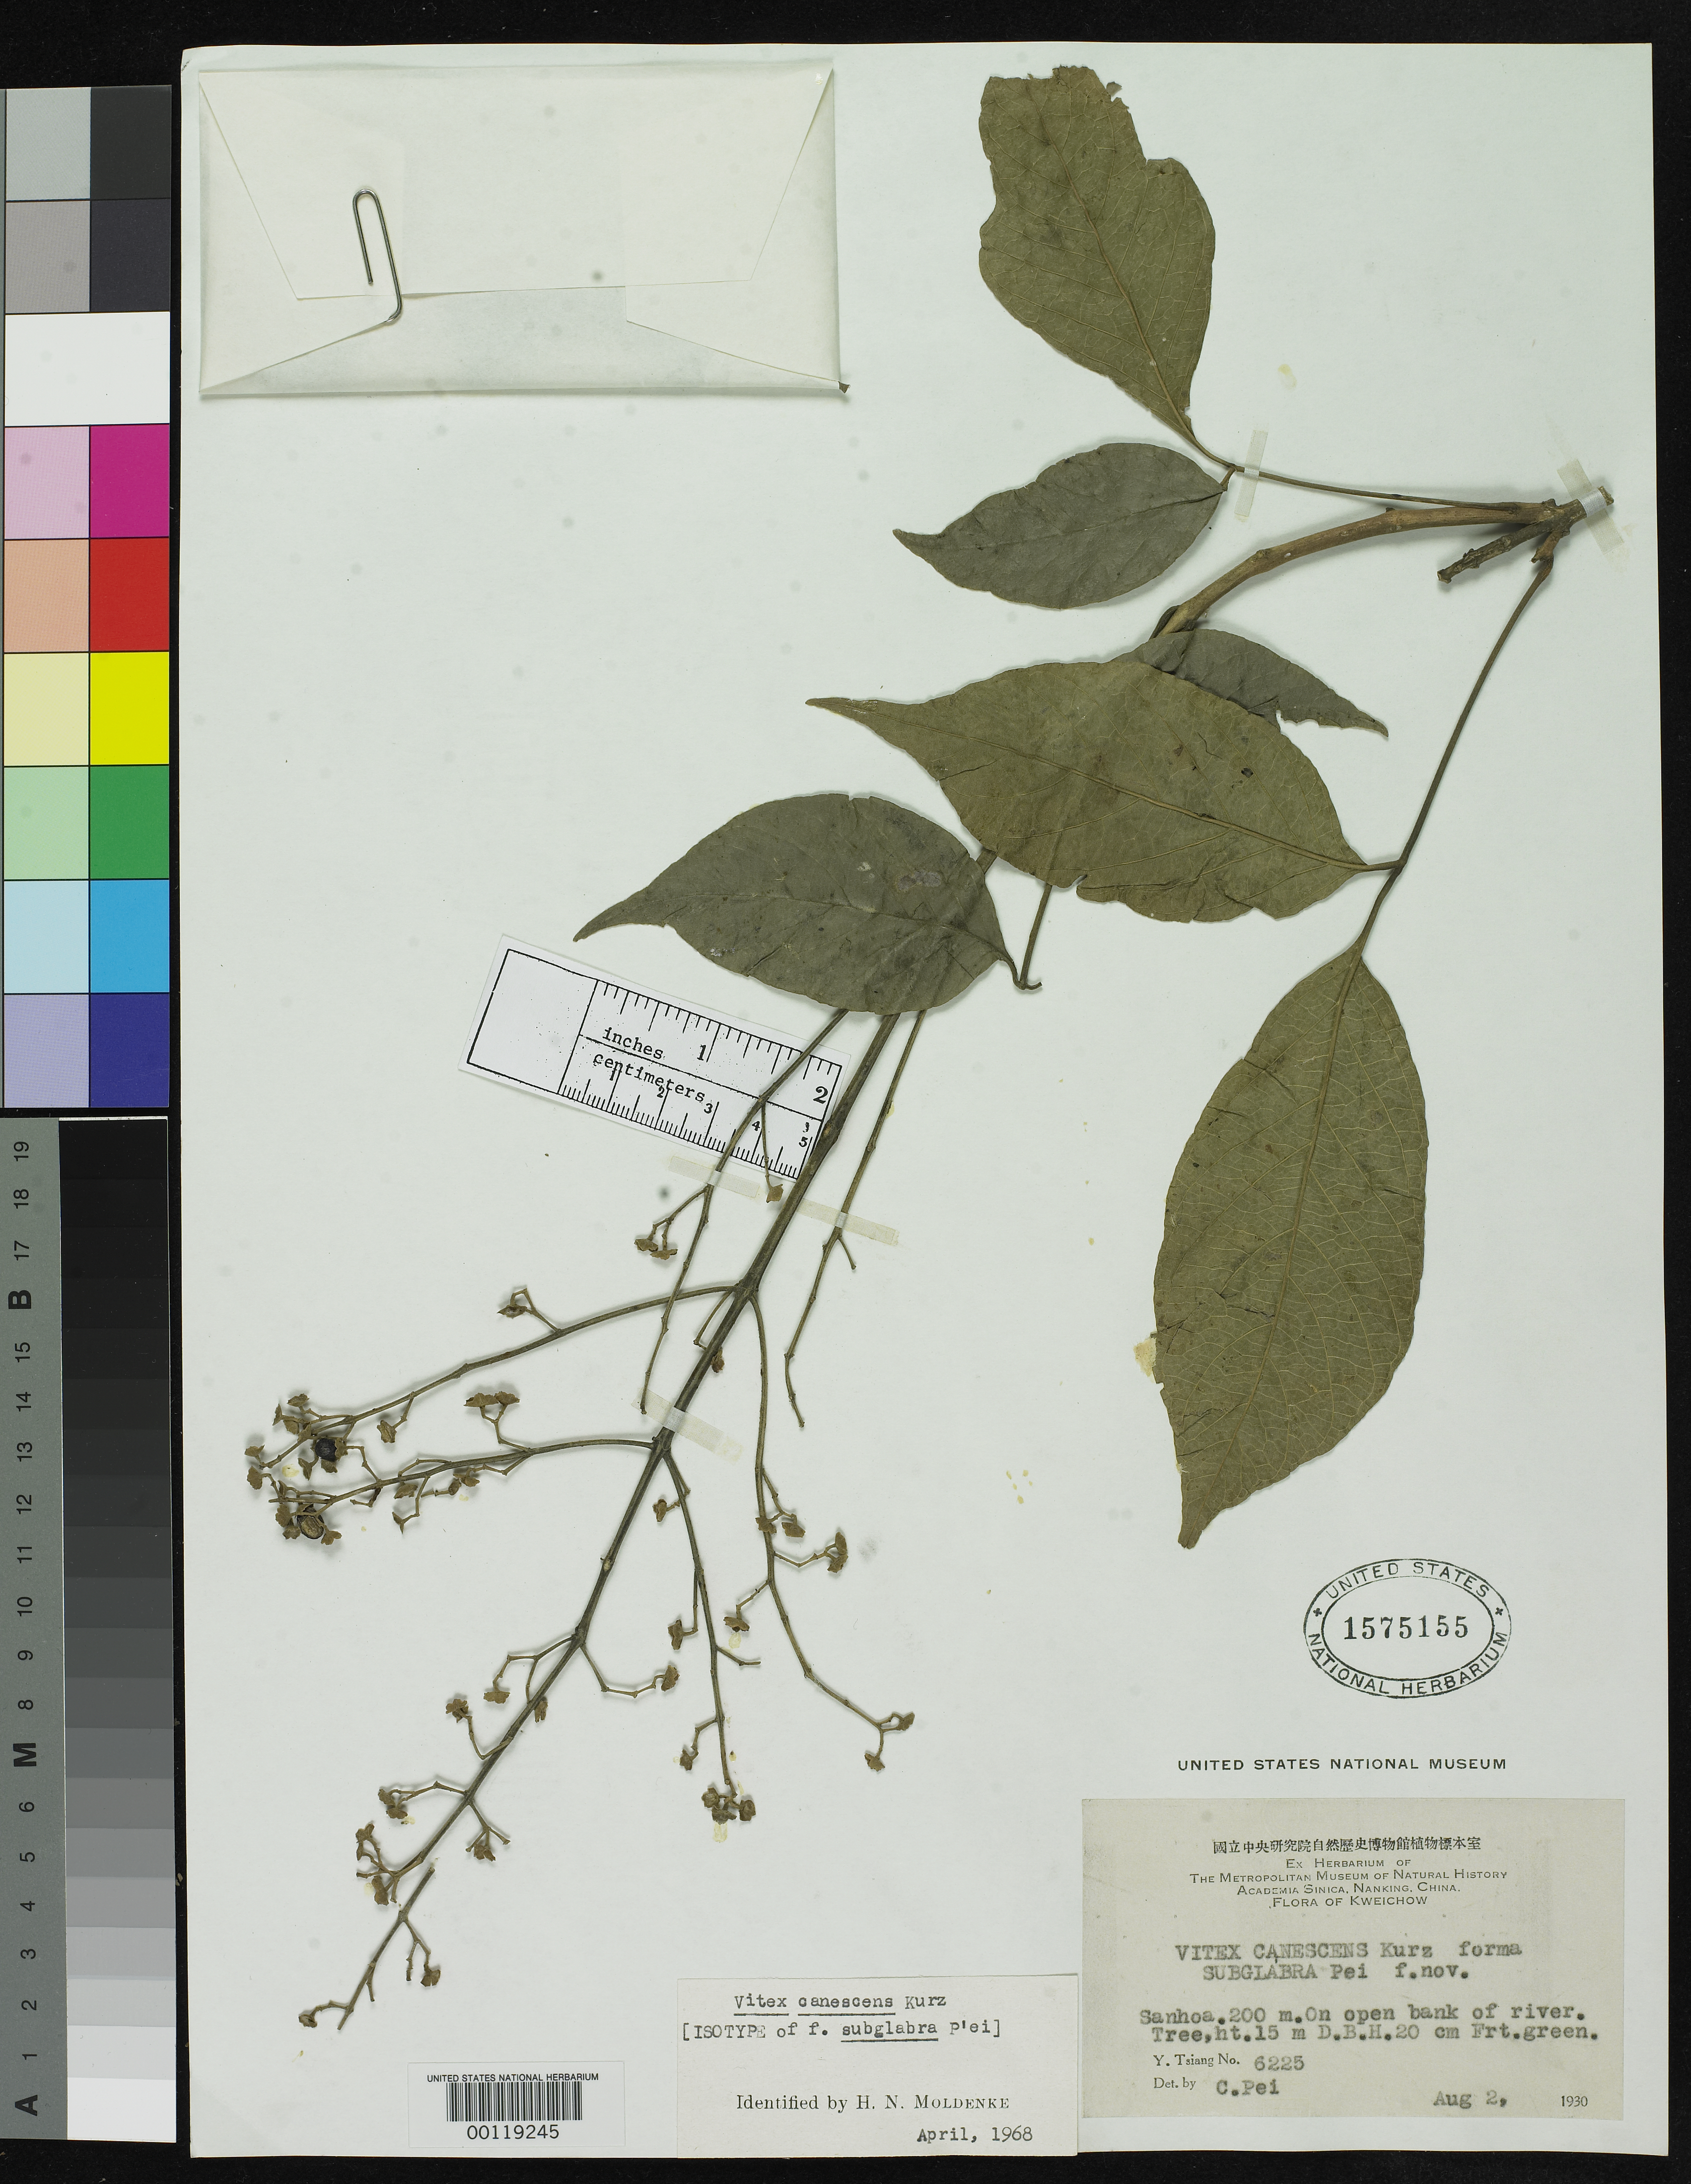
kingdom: Plantae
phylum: Tracheophyta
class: Magnoliopsida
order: Lamiales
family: Lamiaceae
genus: Vitex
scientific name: Vitex canescens f. subglabra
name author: C. P'ei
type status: Isotype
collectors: Y. Tsiang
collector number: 6225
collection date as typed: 02 Aug 1930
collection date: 1930-08-02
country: China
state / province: Guizhou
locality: Sanhoa.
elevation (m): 200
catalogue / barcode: US 1575155